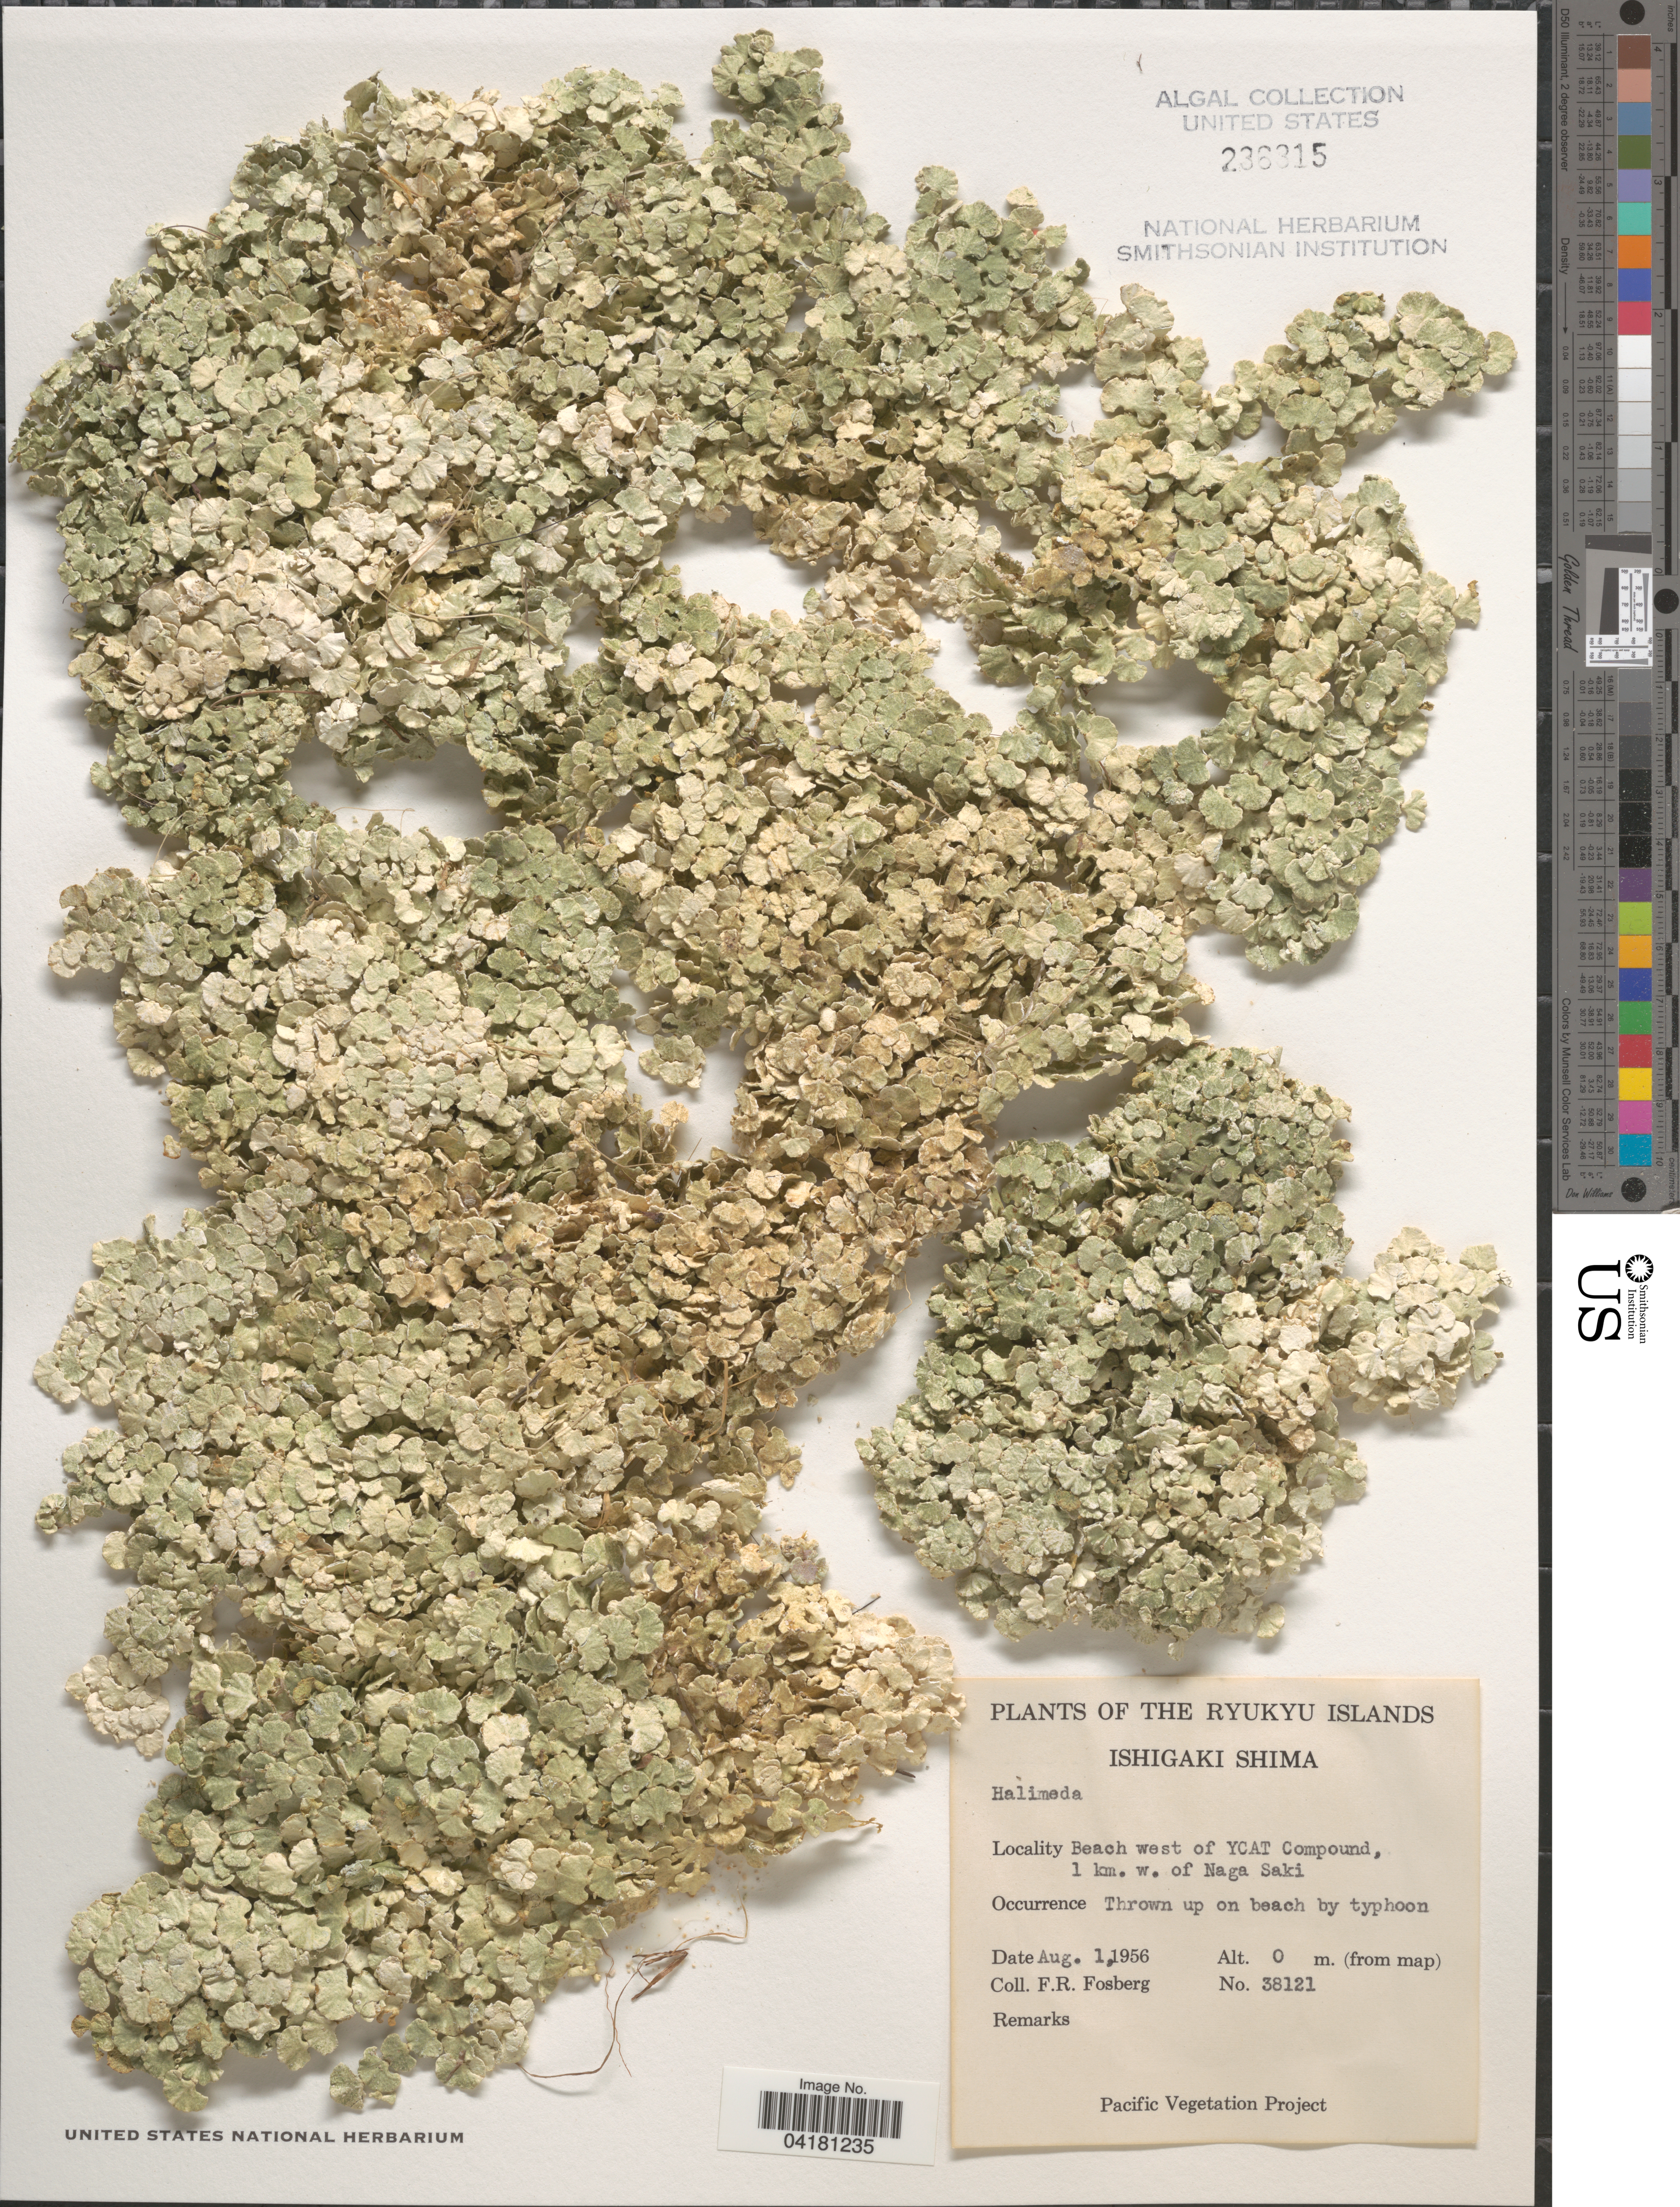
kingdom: Plantae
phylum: Chlorophyta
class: Ulvophyceae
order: Bryopsidales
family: Halimedaceae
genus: Halimeda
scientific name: Halimeda sp.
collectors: F. R. Fosberg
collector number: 38121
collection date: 1956-08-01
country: Japan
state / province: Okinawa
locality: Ryukyu Islands. Ishigaki Shima. Beach west of YCAT Compound, 1 km. w. of Naga Saki.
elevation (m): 0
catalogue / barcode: US 236315